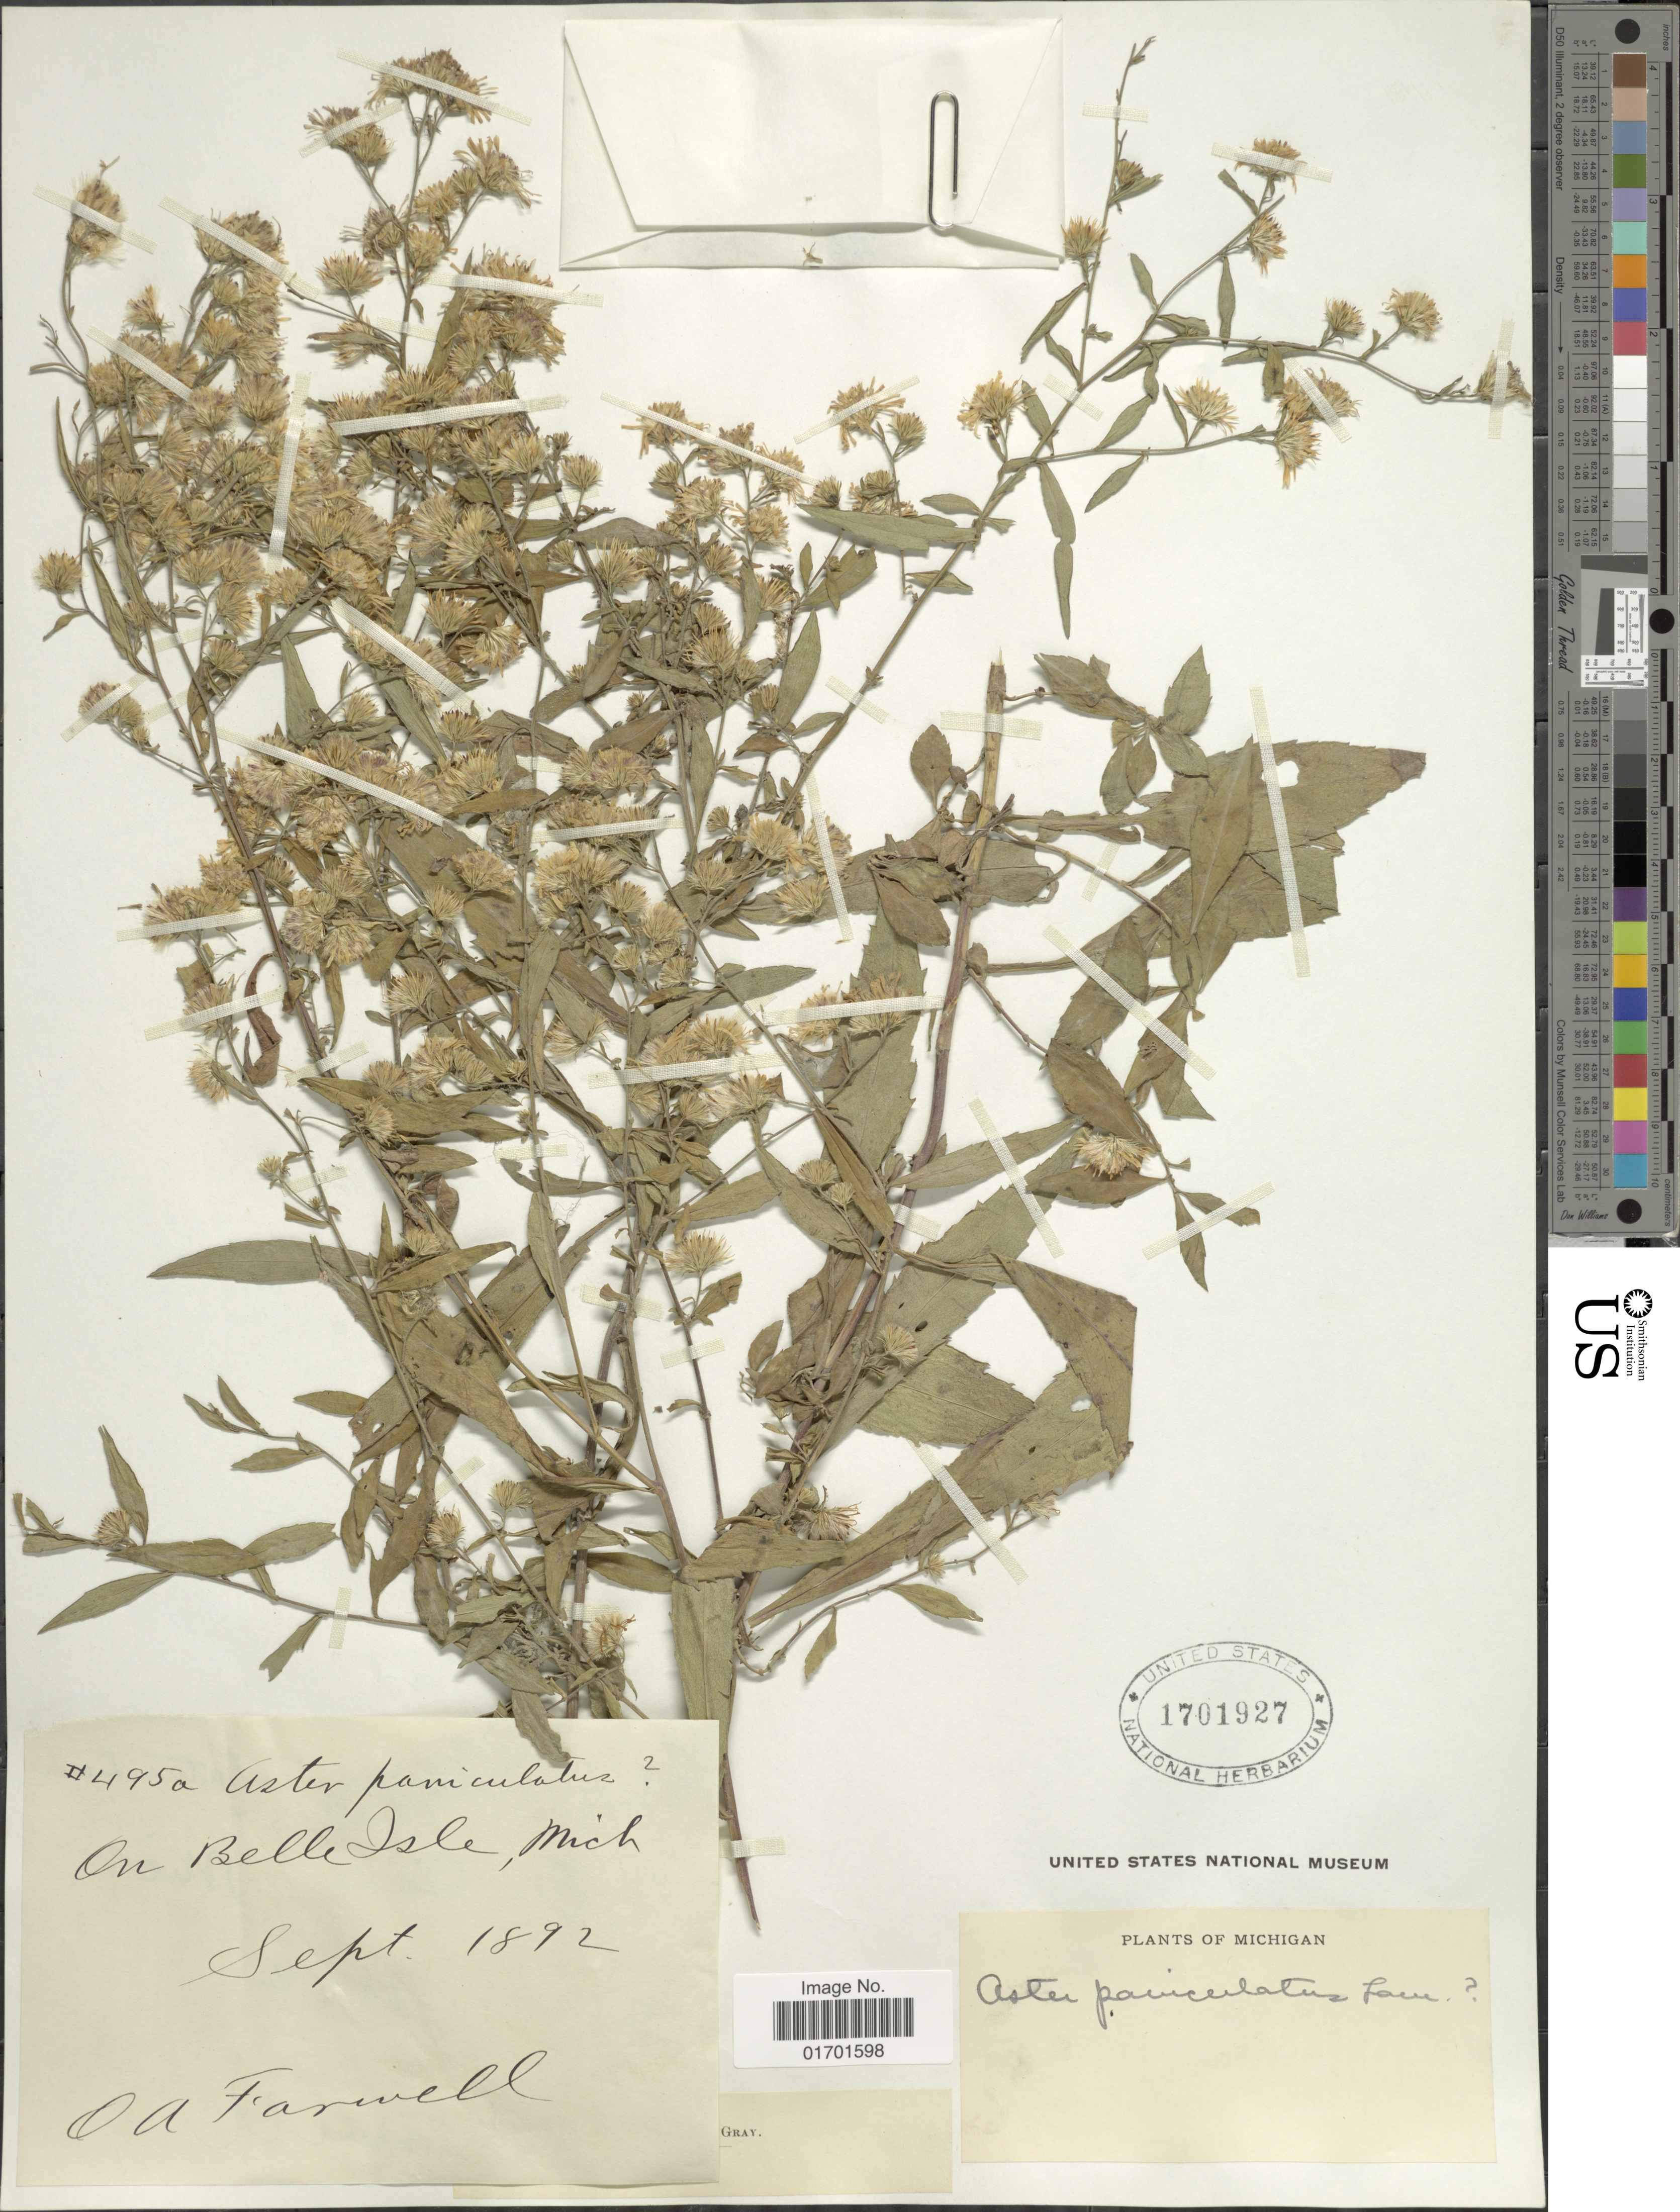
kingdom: Plantae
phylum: Tracheophyta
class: Magnoliopsida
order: Asterales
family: Asteraceae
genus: Symphyotrichum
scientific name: Symphyotrichum lanceolatum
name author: (Willd.) G.L. Nesom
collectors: O. Farwell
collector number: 495a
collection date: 1892-09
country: United States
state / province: Michigan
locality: On Belle Isle.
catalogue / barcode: US 1701927